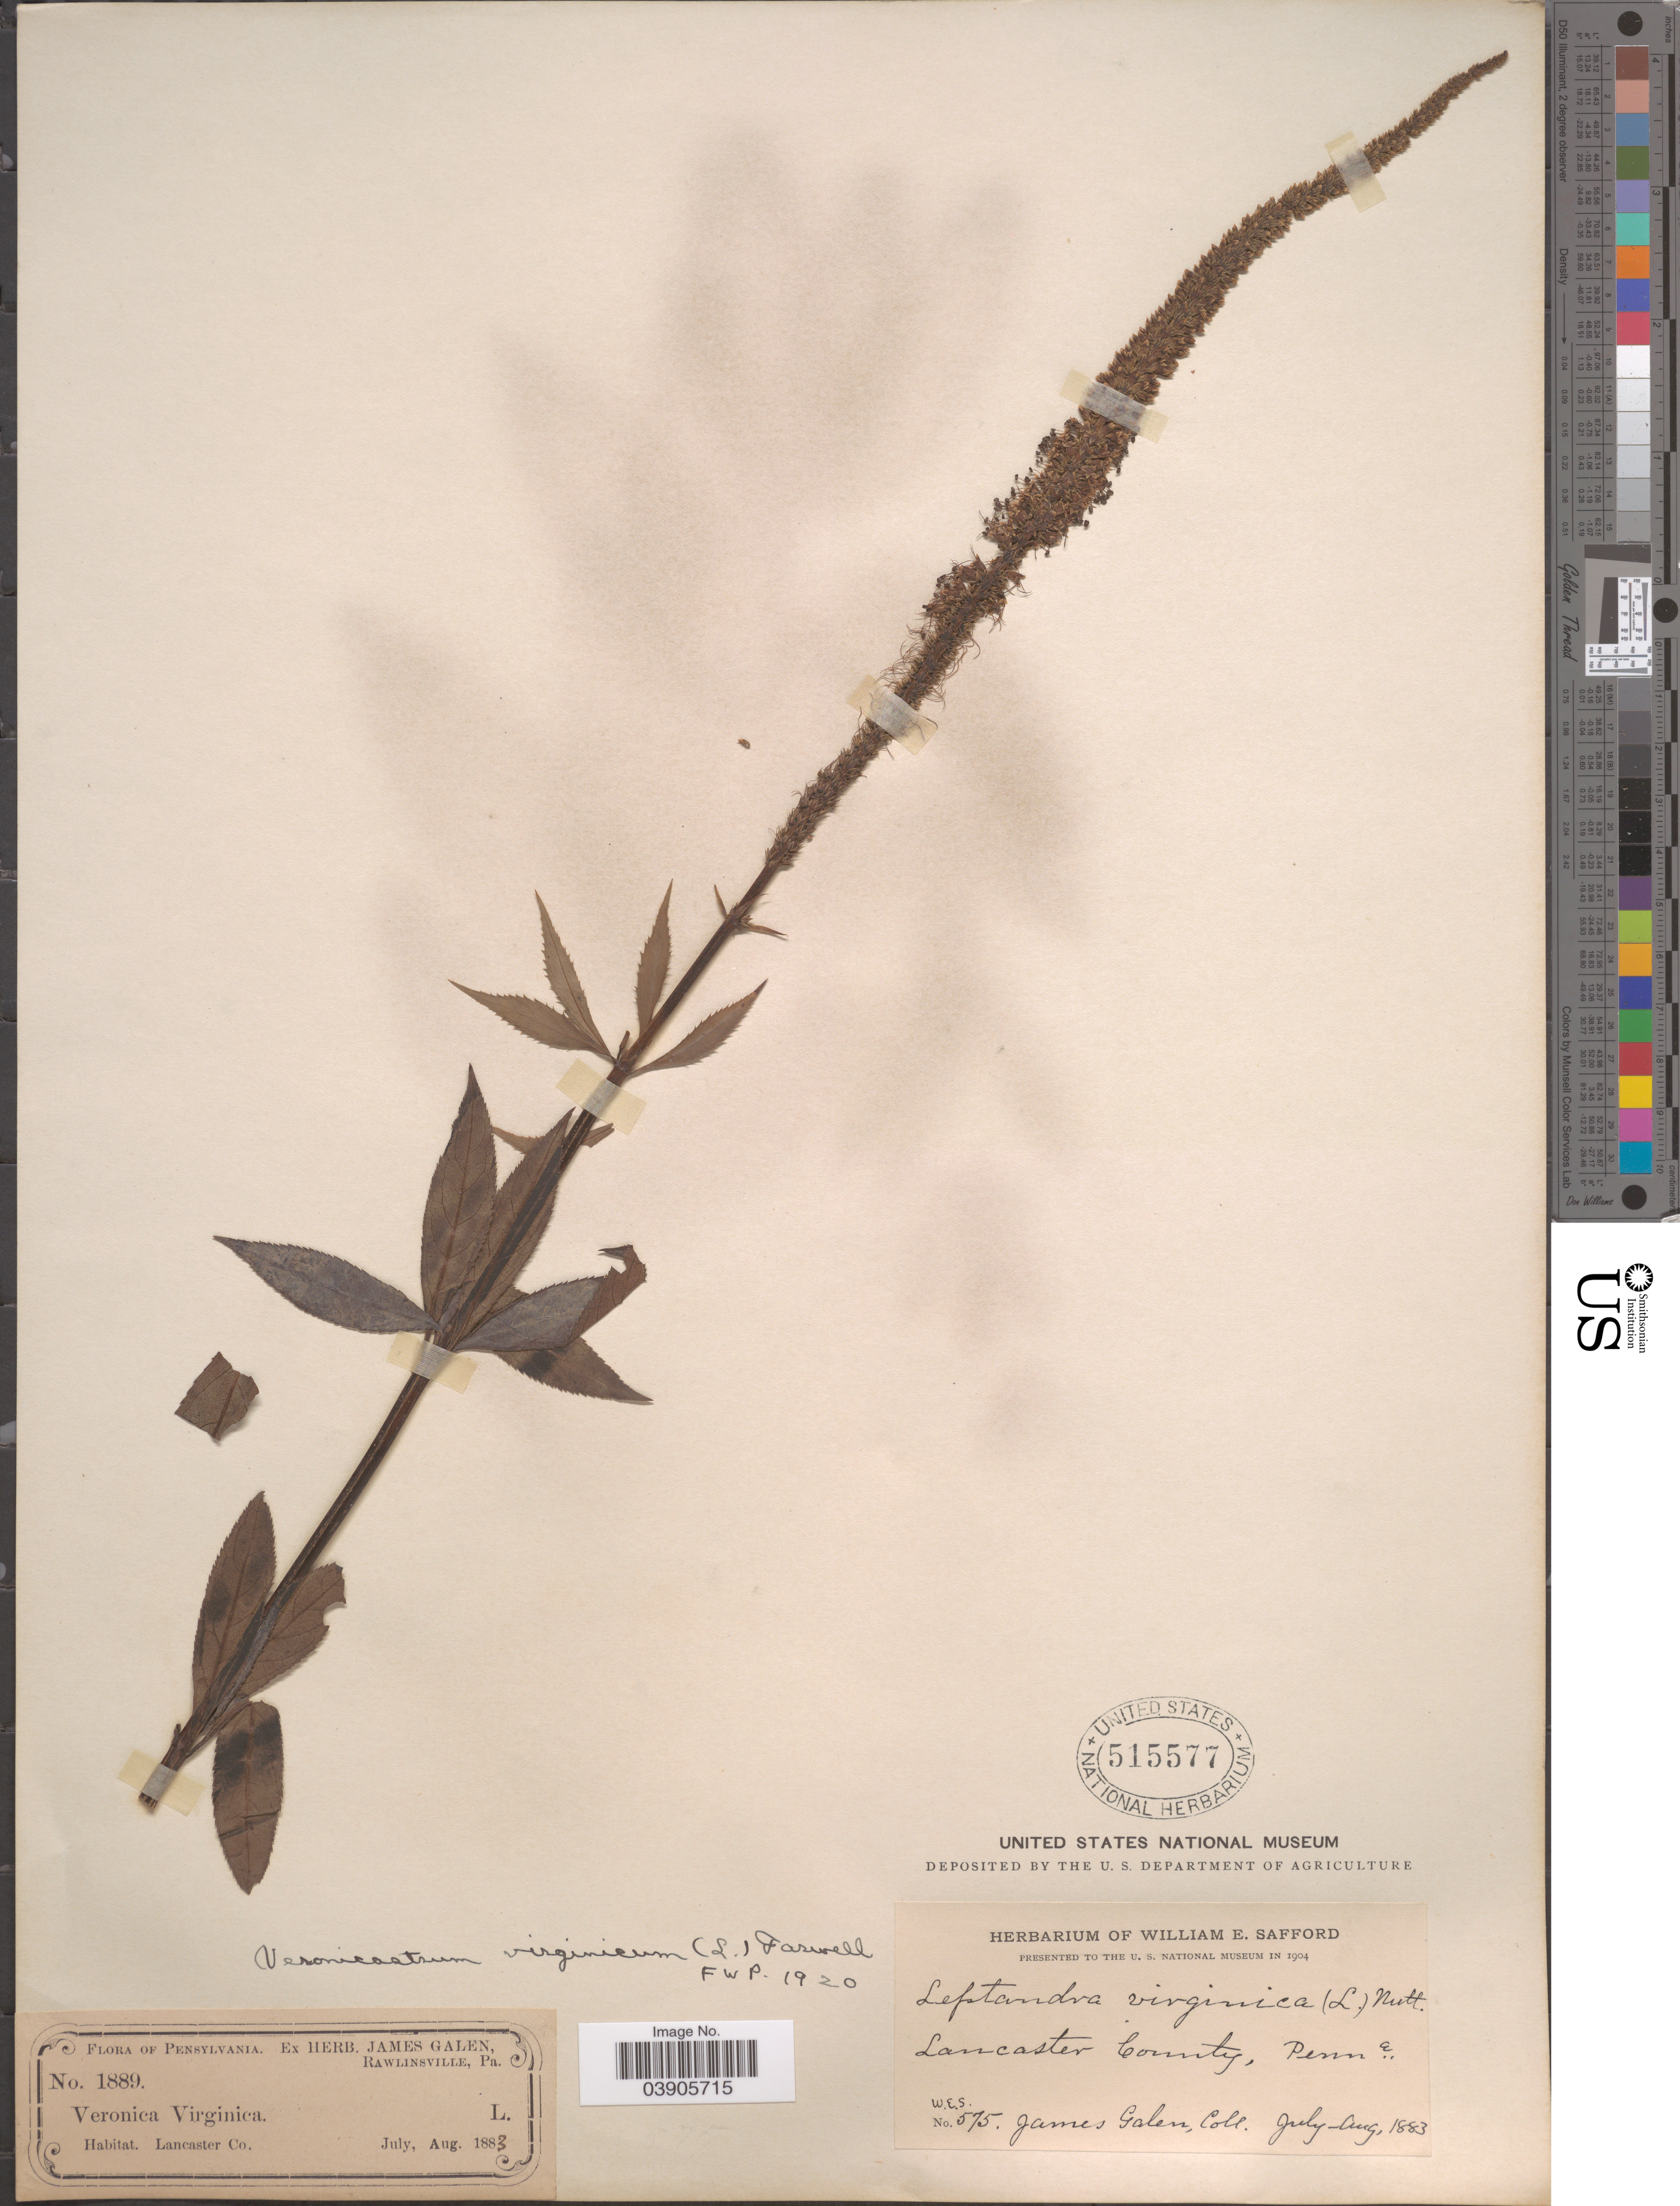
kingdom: Plantae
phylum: Tracheophyta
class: Magnoliopsida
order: Lamiales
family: Plantaginaceae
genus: Veronicastrum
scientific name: Veronicastrum virginicum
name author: (L.) Farw.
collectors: J. Galen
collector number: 575/1889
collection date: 1883-07/1883-08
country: United States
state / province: Pennsylvania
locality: Lancaster County.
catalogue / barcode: US 515577